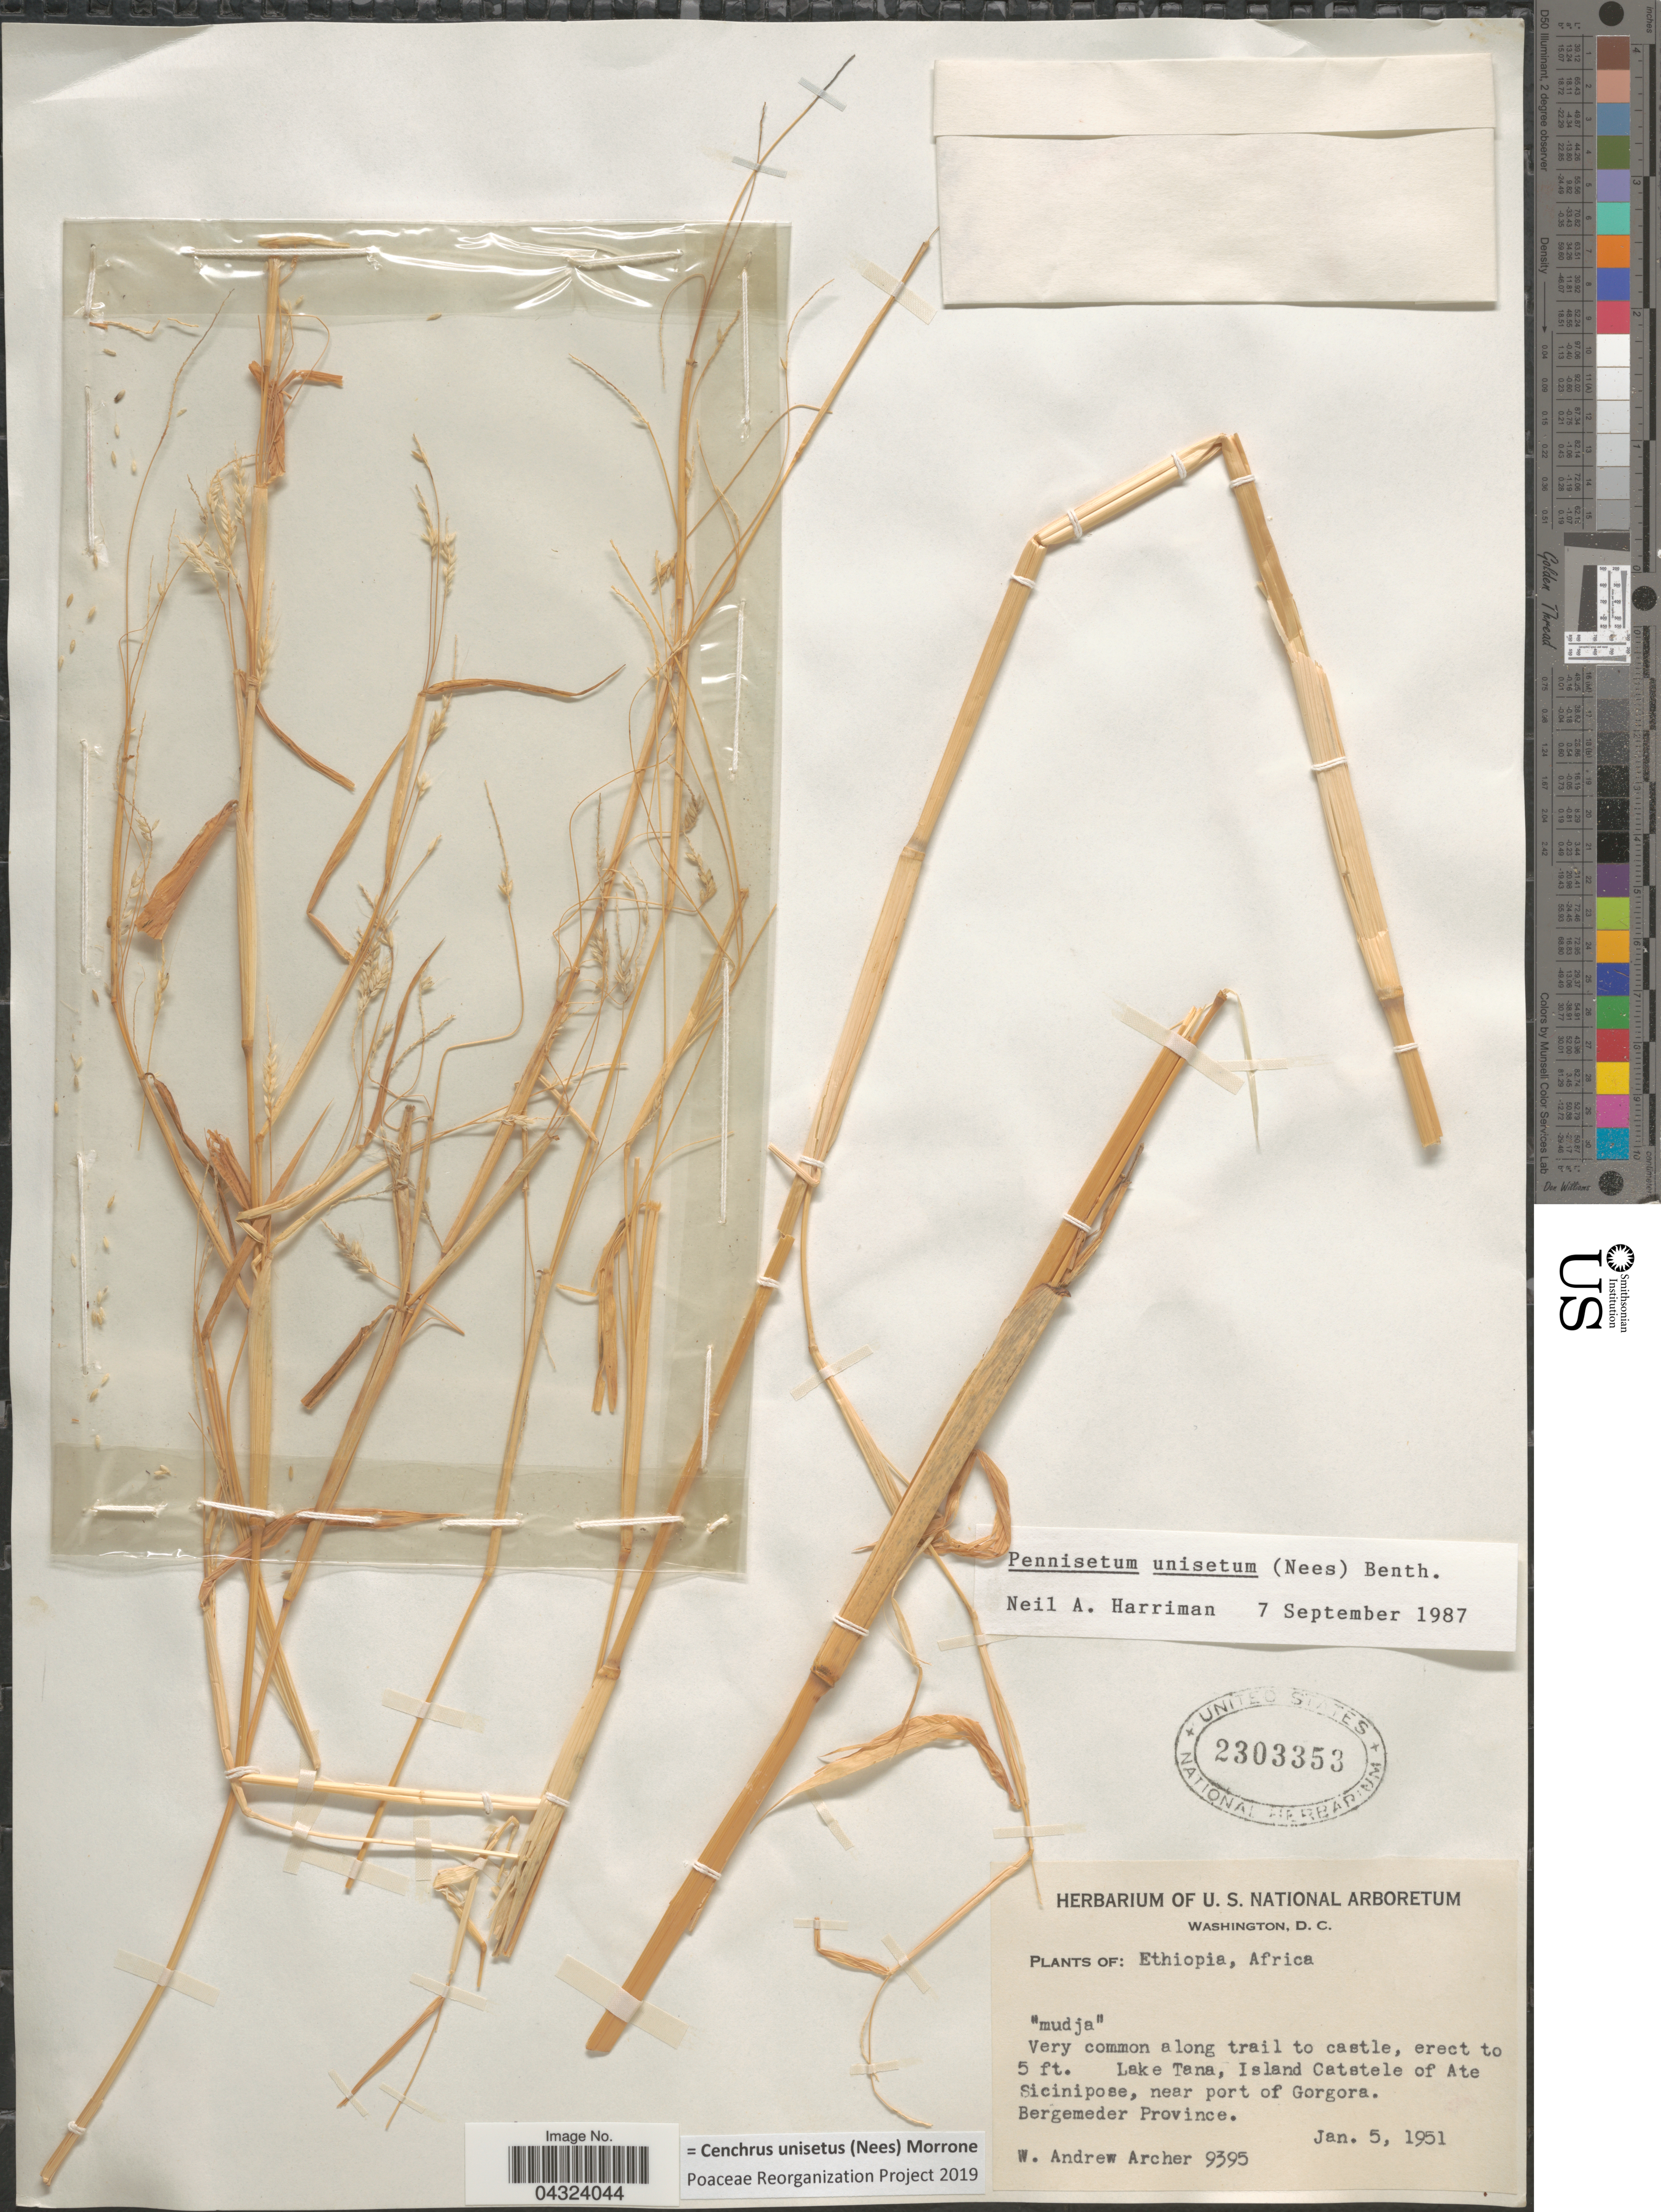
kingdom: Plantae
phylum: Tracheophyta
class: Liliopsida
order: Poales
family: Poaceae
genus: Cenchrus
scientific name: Cenchrus unisetus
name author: (Nees) Morrone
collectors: W. A. Archer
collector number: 9395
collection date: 1951-01-05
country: Ethiopia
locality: Lake Tana, Island Catstele of Ate Sicinipose, near port of Gorgora. Bergemeder Province.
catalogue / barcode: US 2303353